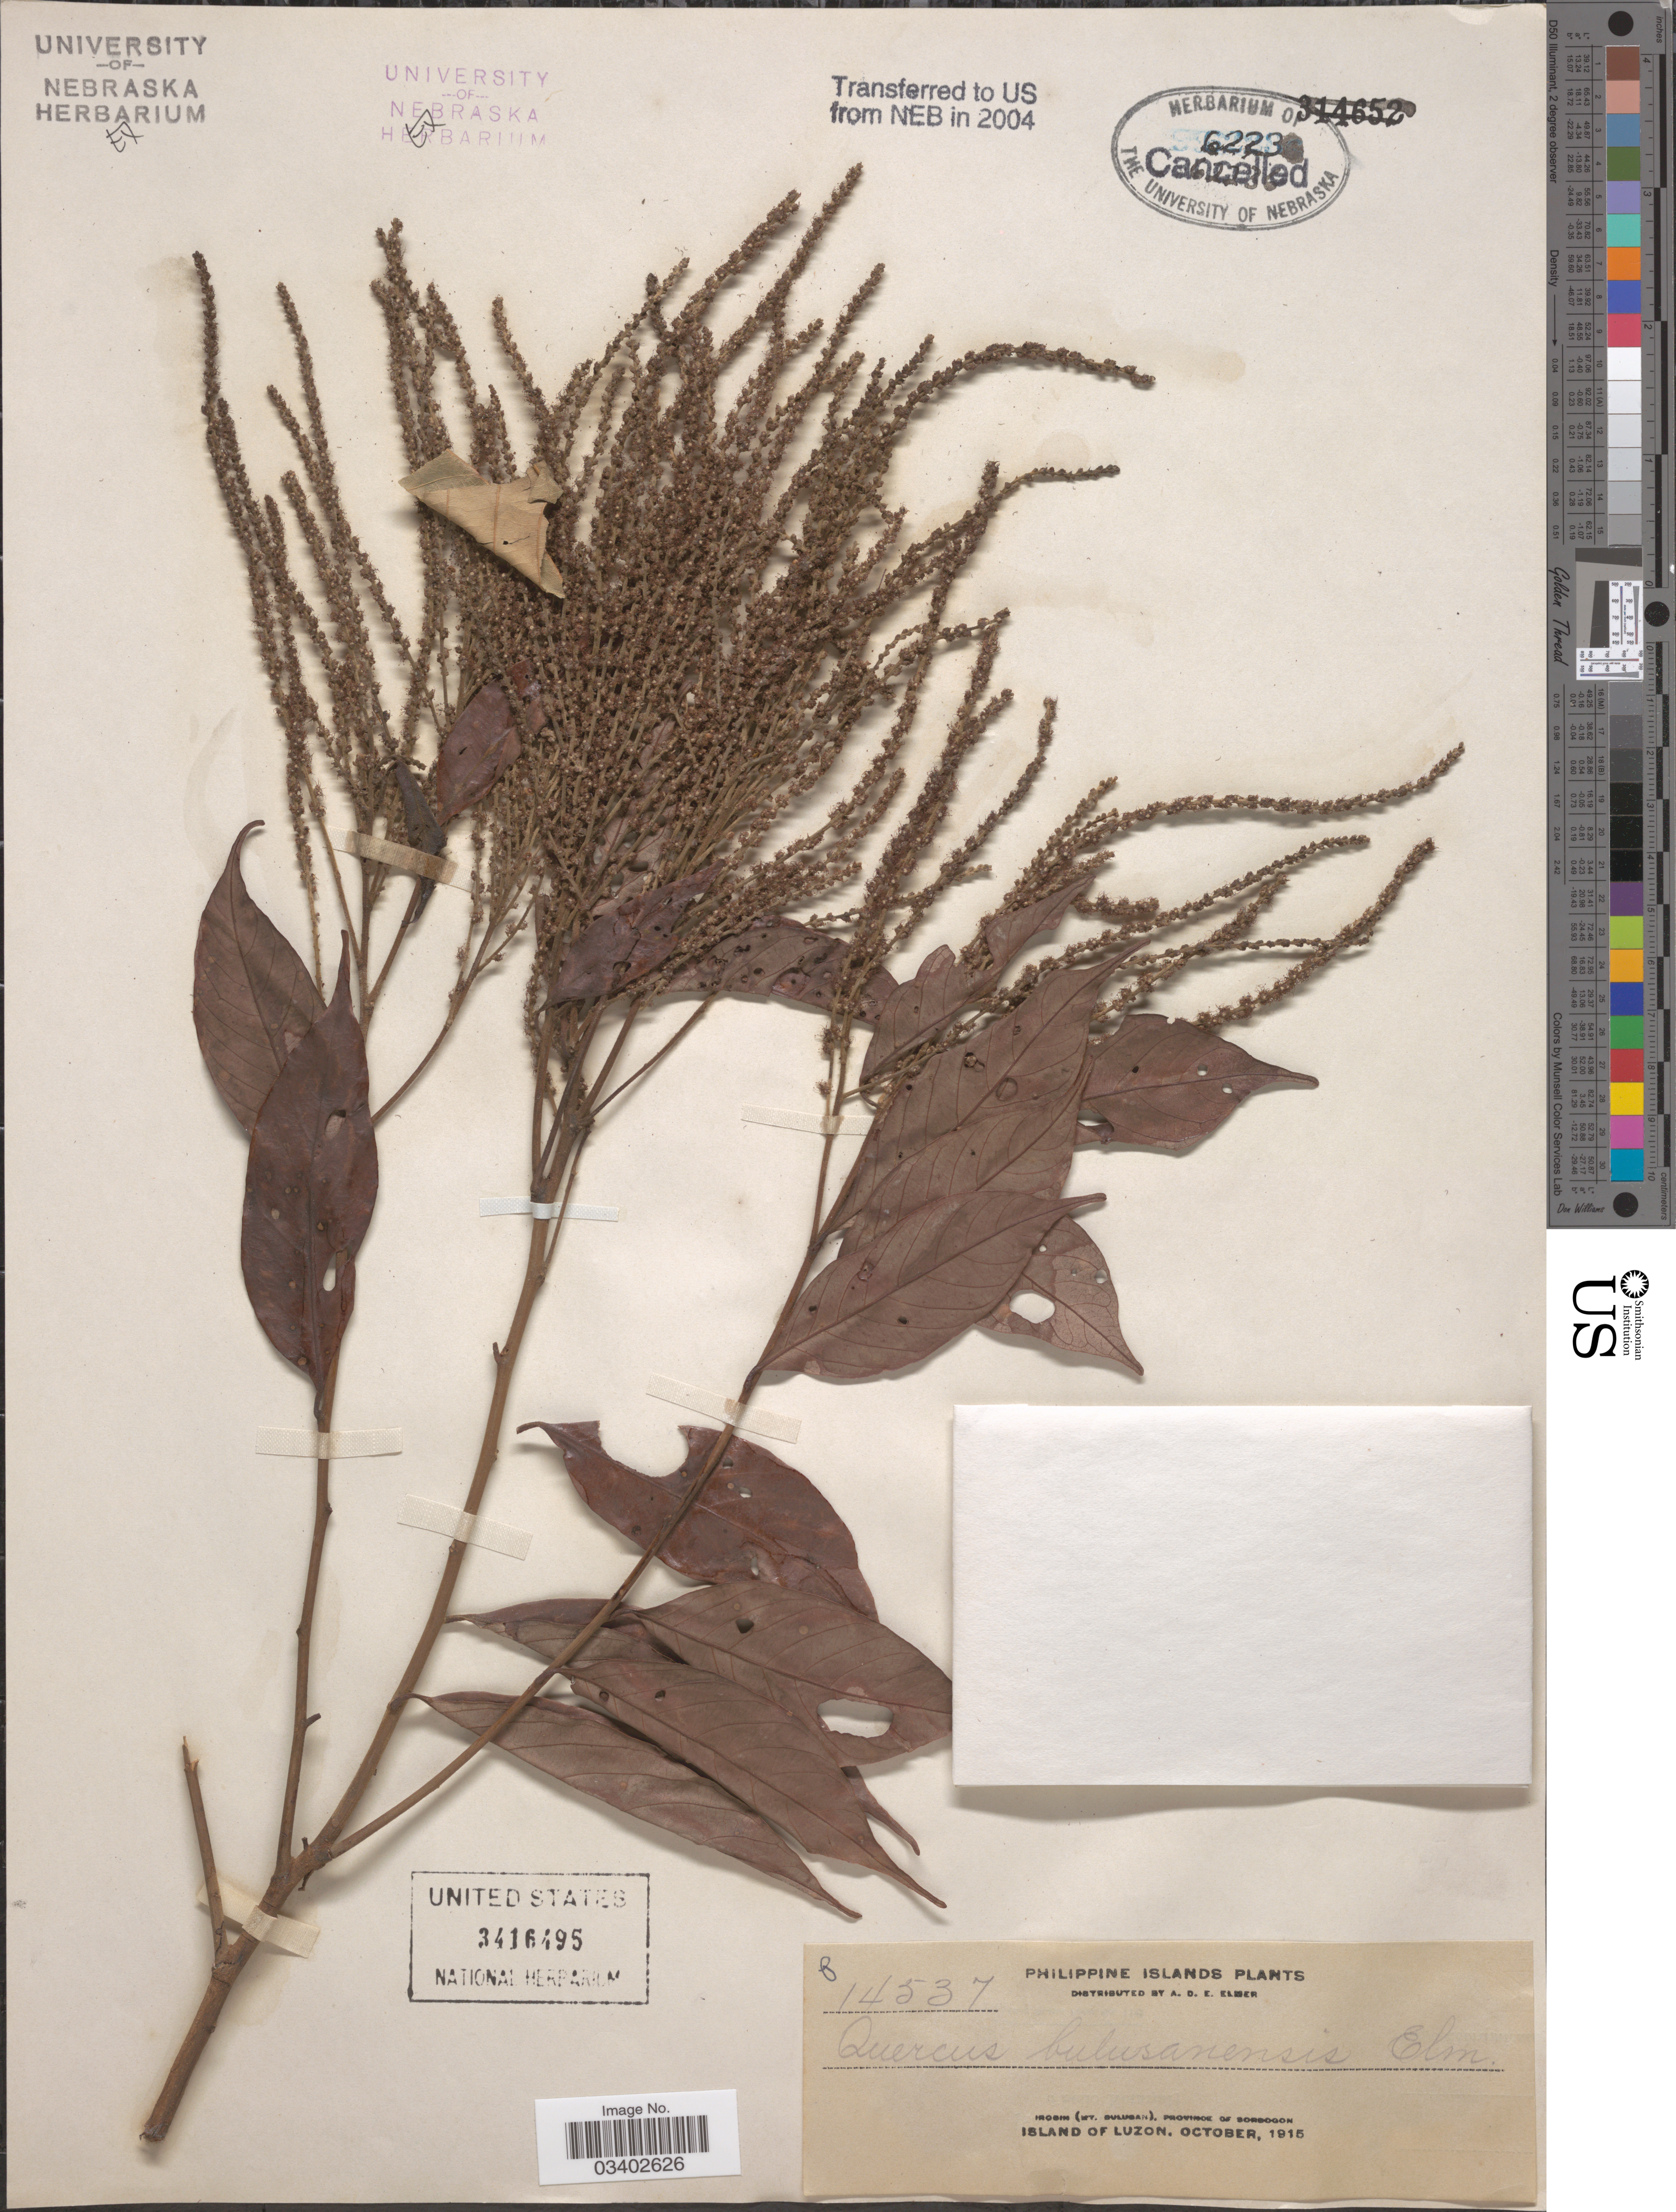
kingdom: Plantae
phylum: Tracheophyta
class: Magnoliopsida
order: Fagales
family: Fagaceae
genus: Lithocarpus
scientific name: Lithocarpus caudatifolius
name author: (Merr.) Rehder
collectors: A. D. E. Elmer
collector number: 14537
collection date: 1915-10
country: Philippines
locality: Irosin (Mt. Bulusan), Province of Sorsogon. Island of Luzon.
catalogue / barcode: US 3416495